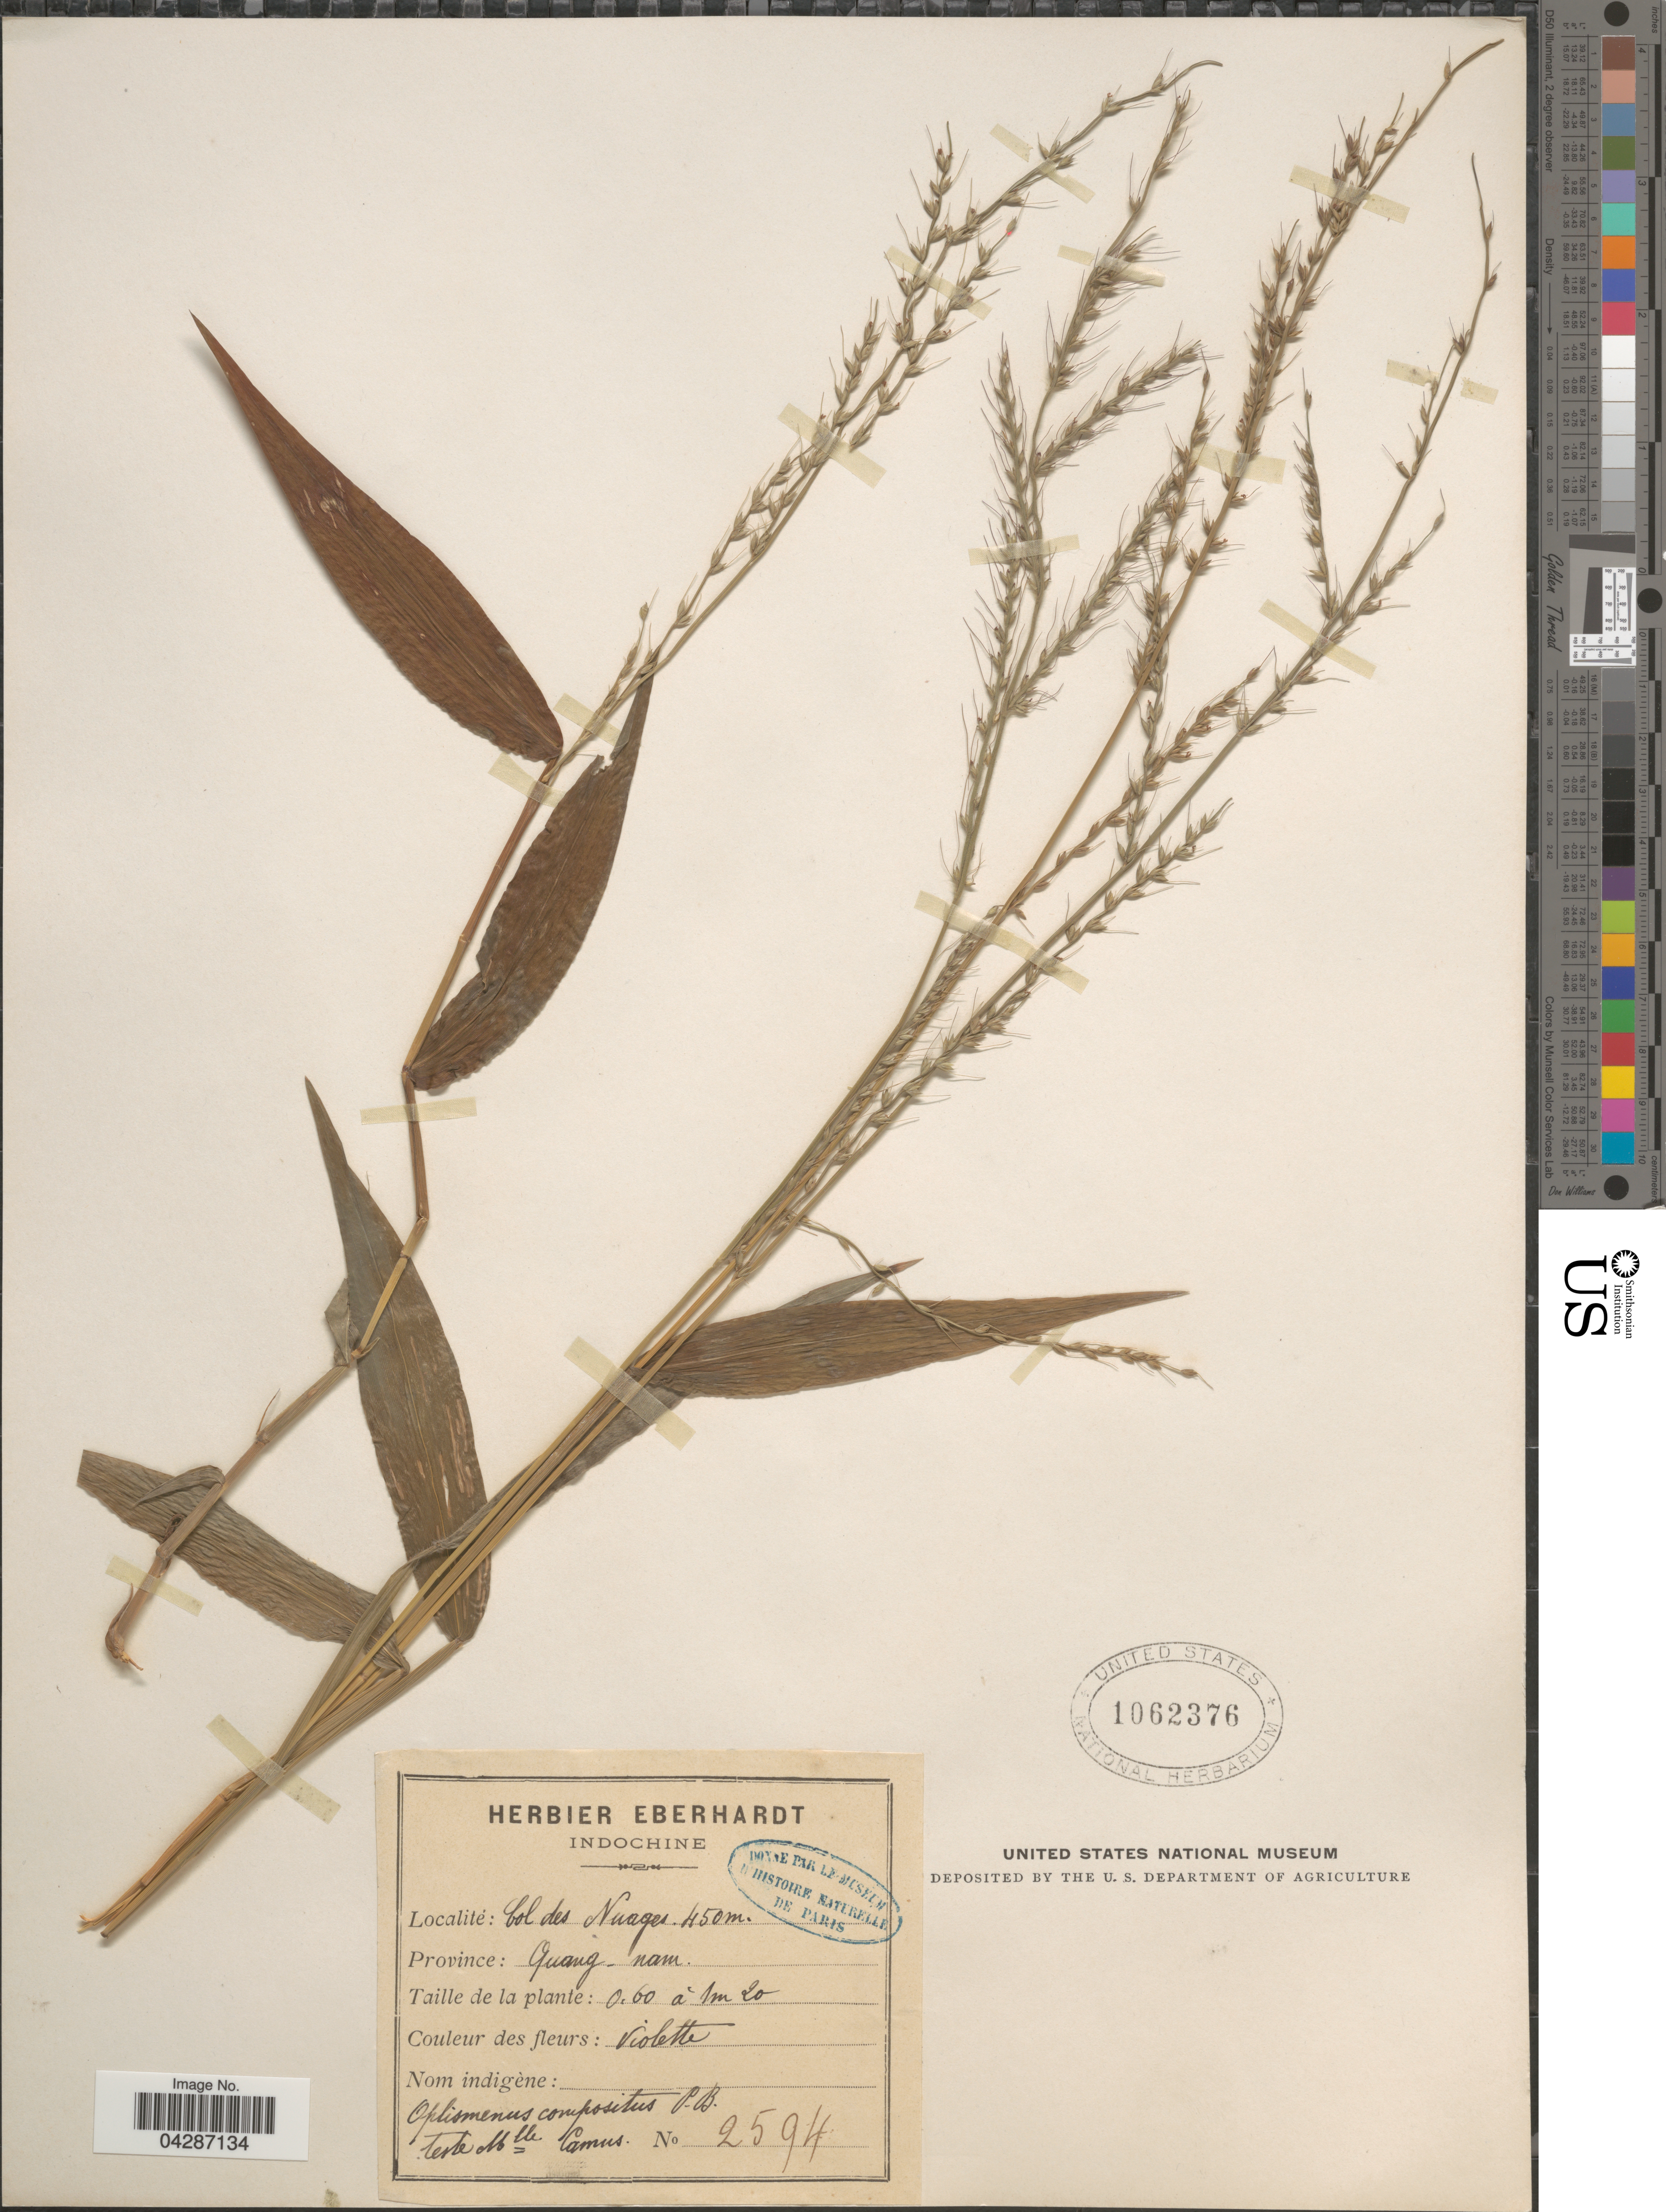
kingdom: Plantae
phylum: Tracheophyta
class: Liliopsida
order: Poales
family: Poaceae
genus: Oplismenus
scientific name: Oplismenus compositus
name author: (L.) P. Beauv.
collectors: ex herb. Eberhardt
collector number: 2594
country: Vietnam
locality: Indochine. Col des Nuages. Quang-nam.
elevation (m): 450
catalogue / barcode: US 1062376